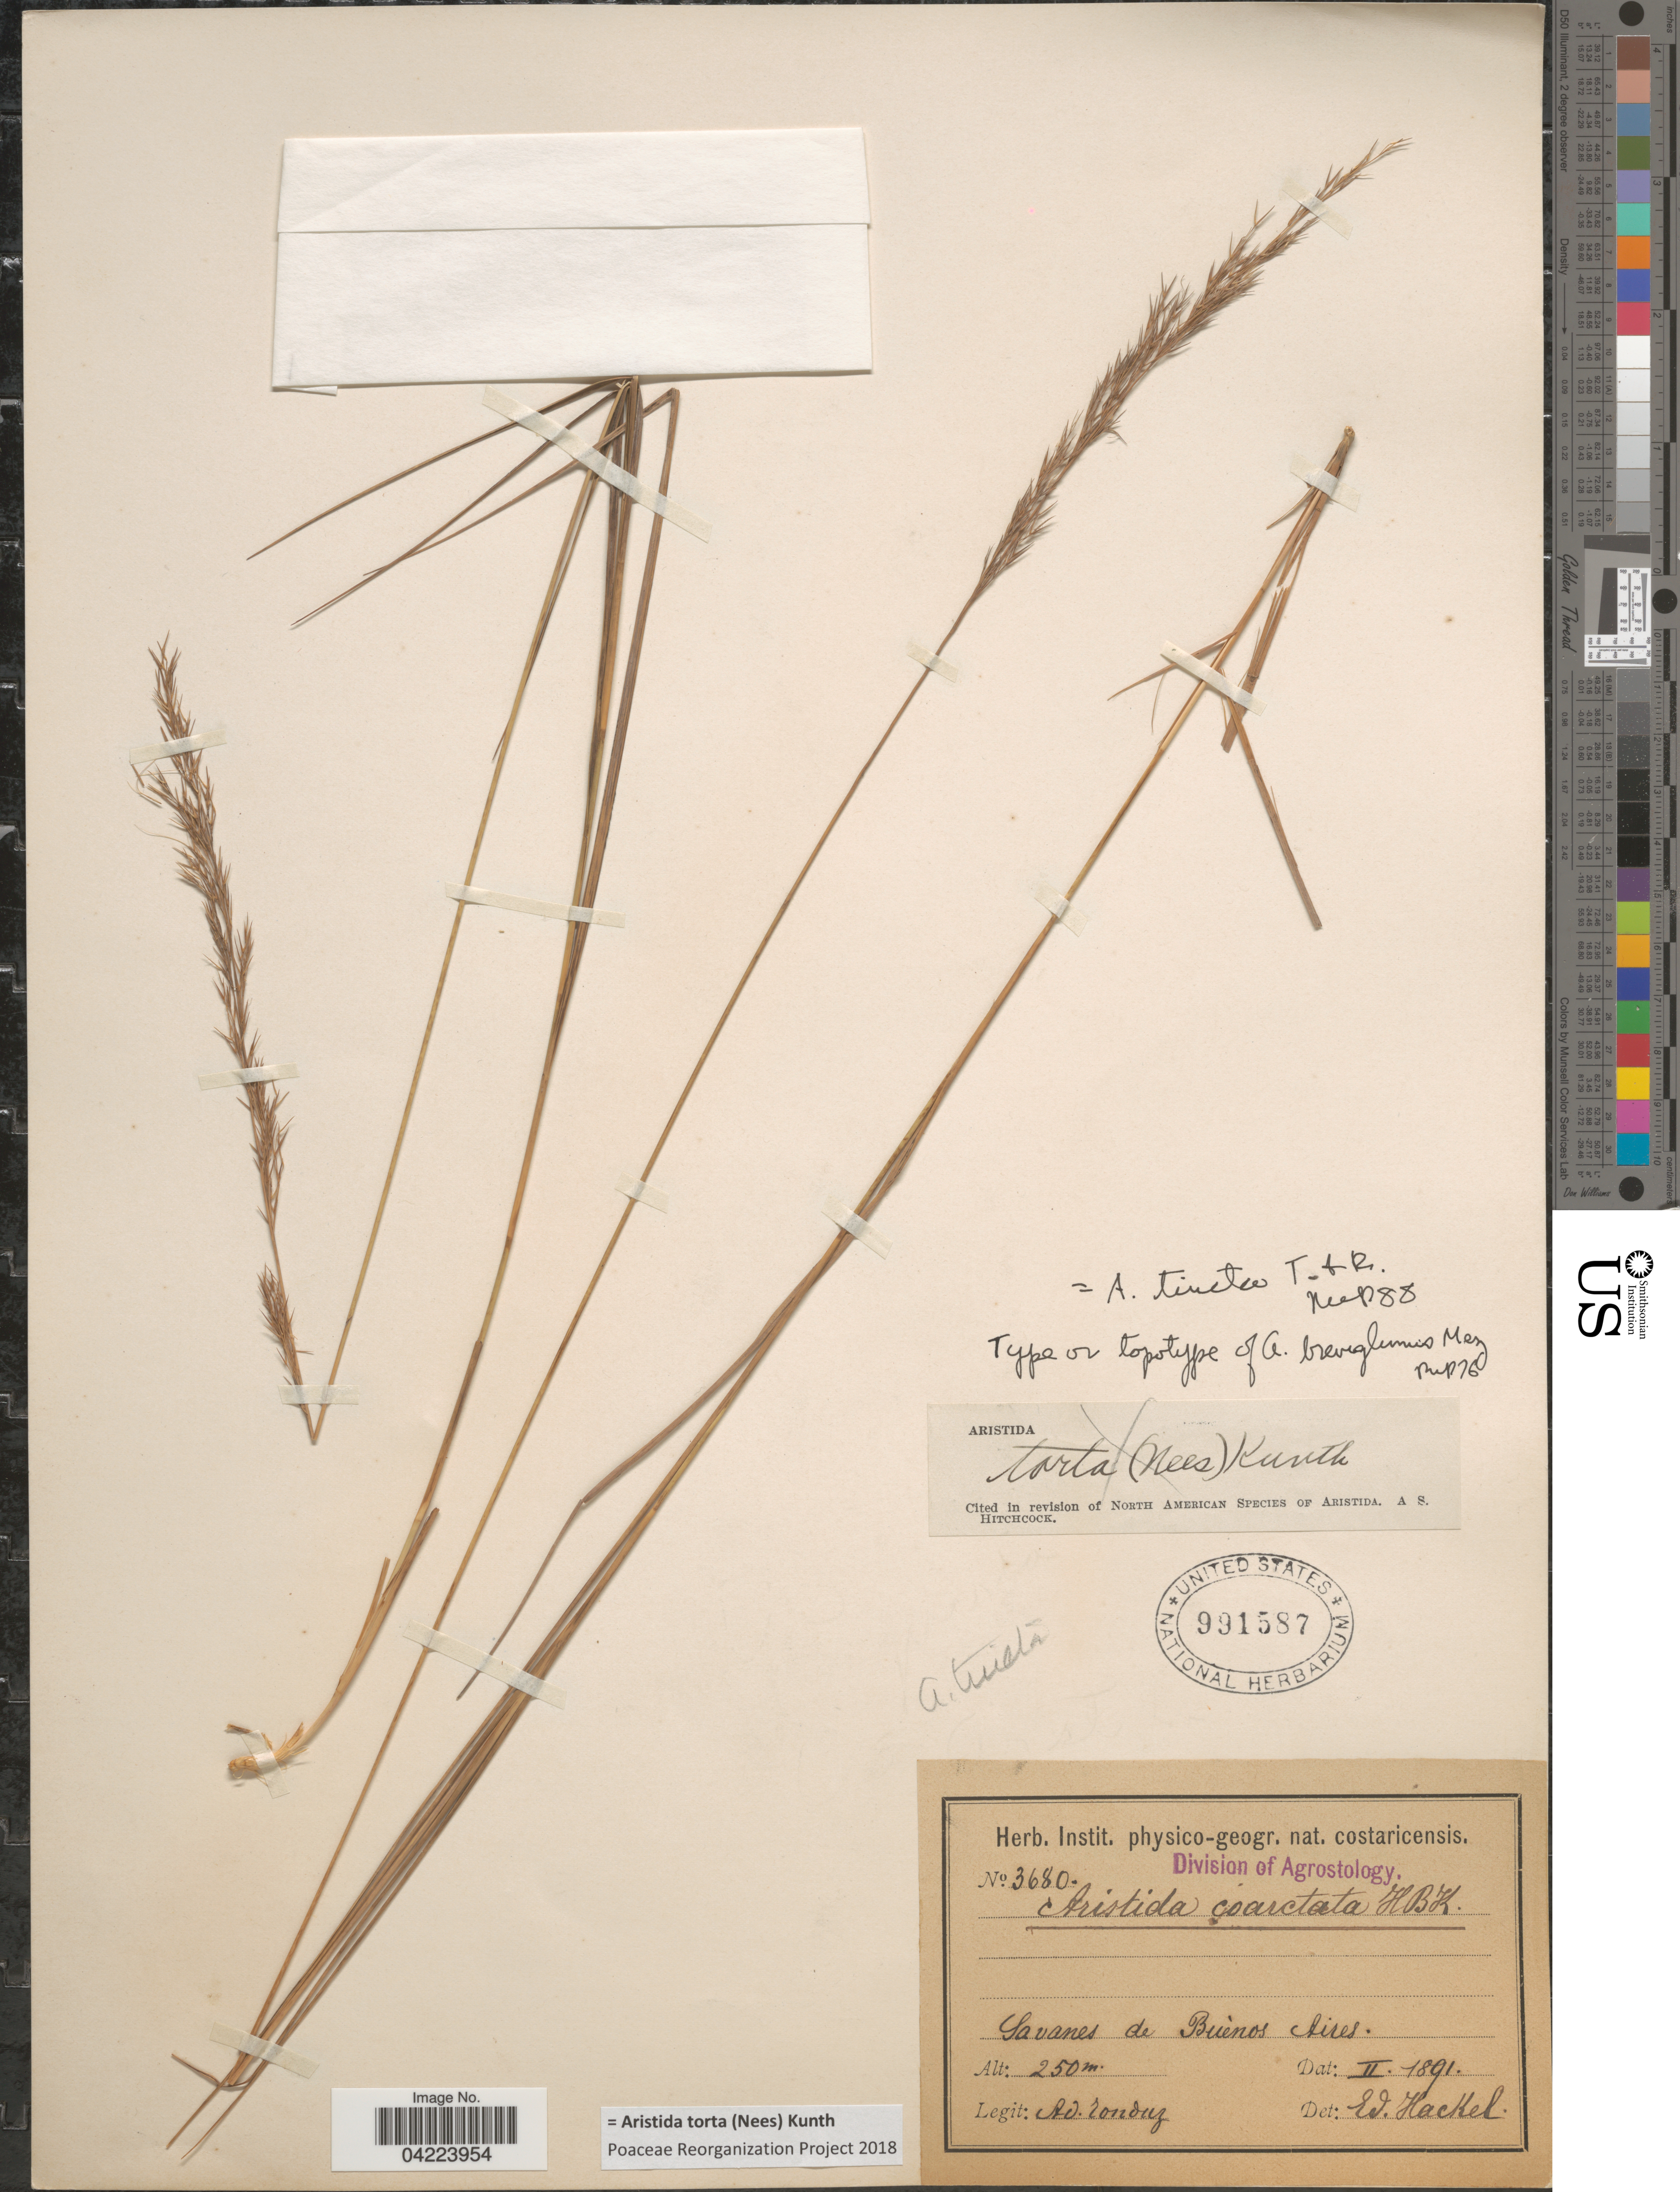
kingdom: Plantae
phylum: Tracheophyta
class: Liliopsida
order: Poales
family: Poaceae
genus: Aristida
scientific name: Aristida torta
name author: (Nees) Kunth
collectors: A. Tonduz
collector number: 3680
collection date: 1891-02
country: Argentina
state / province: Buenos Aires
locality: Savanes de Buenos Aires.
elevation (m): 250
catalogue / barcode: US 991587